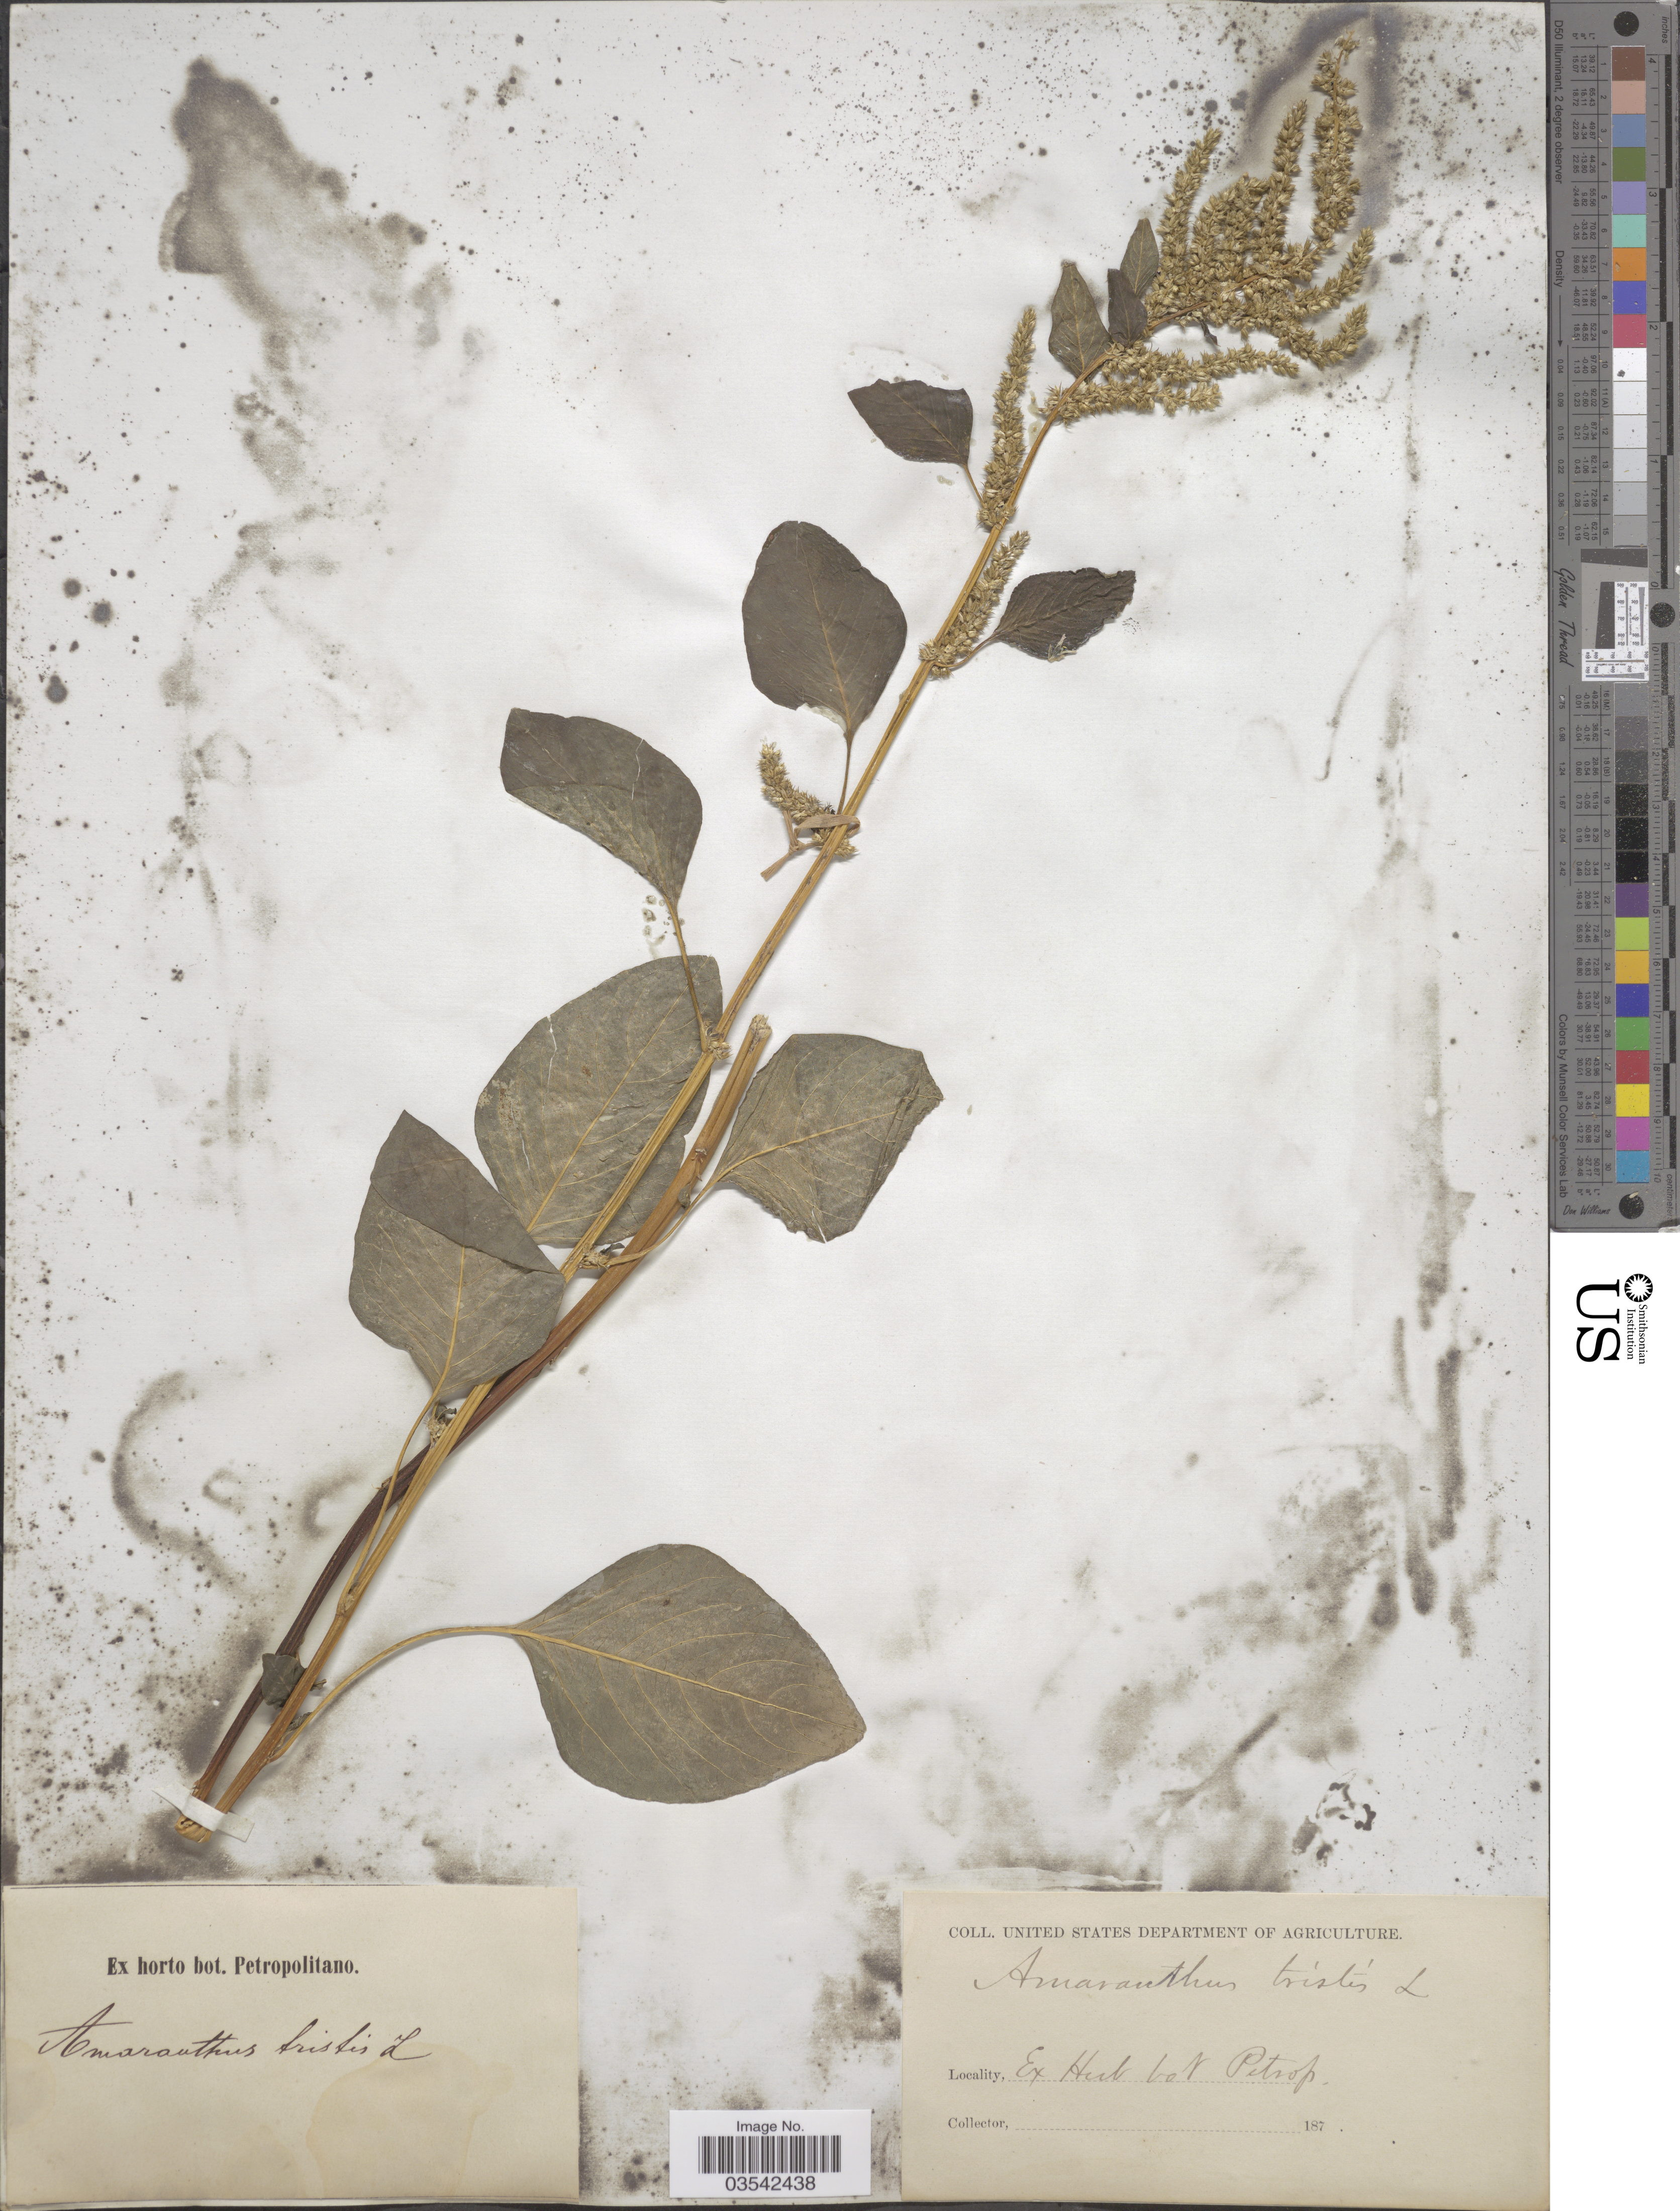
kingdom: Plantae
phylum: Tracheophyta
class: Magnoliopsida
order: Caryophyllales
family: Amaranthaceae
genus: Amaranthus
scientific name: Amaranthus tristis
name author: L.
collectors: U.S. Department of Agriculture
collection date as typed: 187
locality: Ex Herb bot Petrop. [unsure placement]